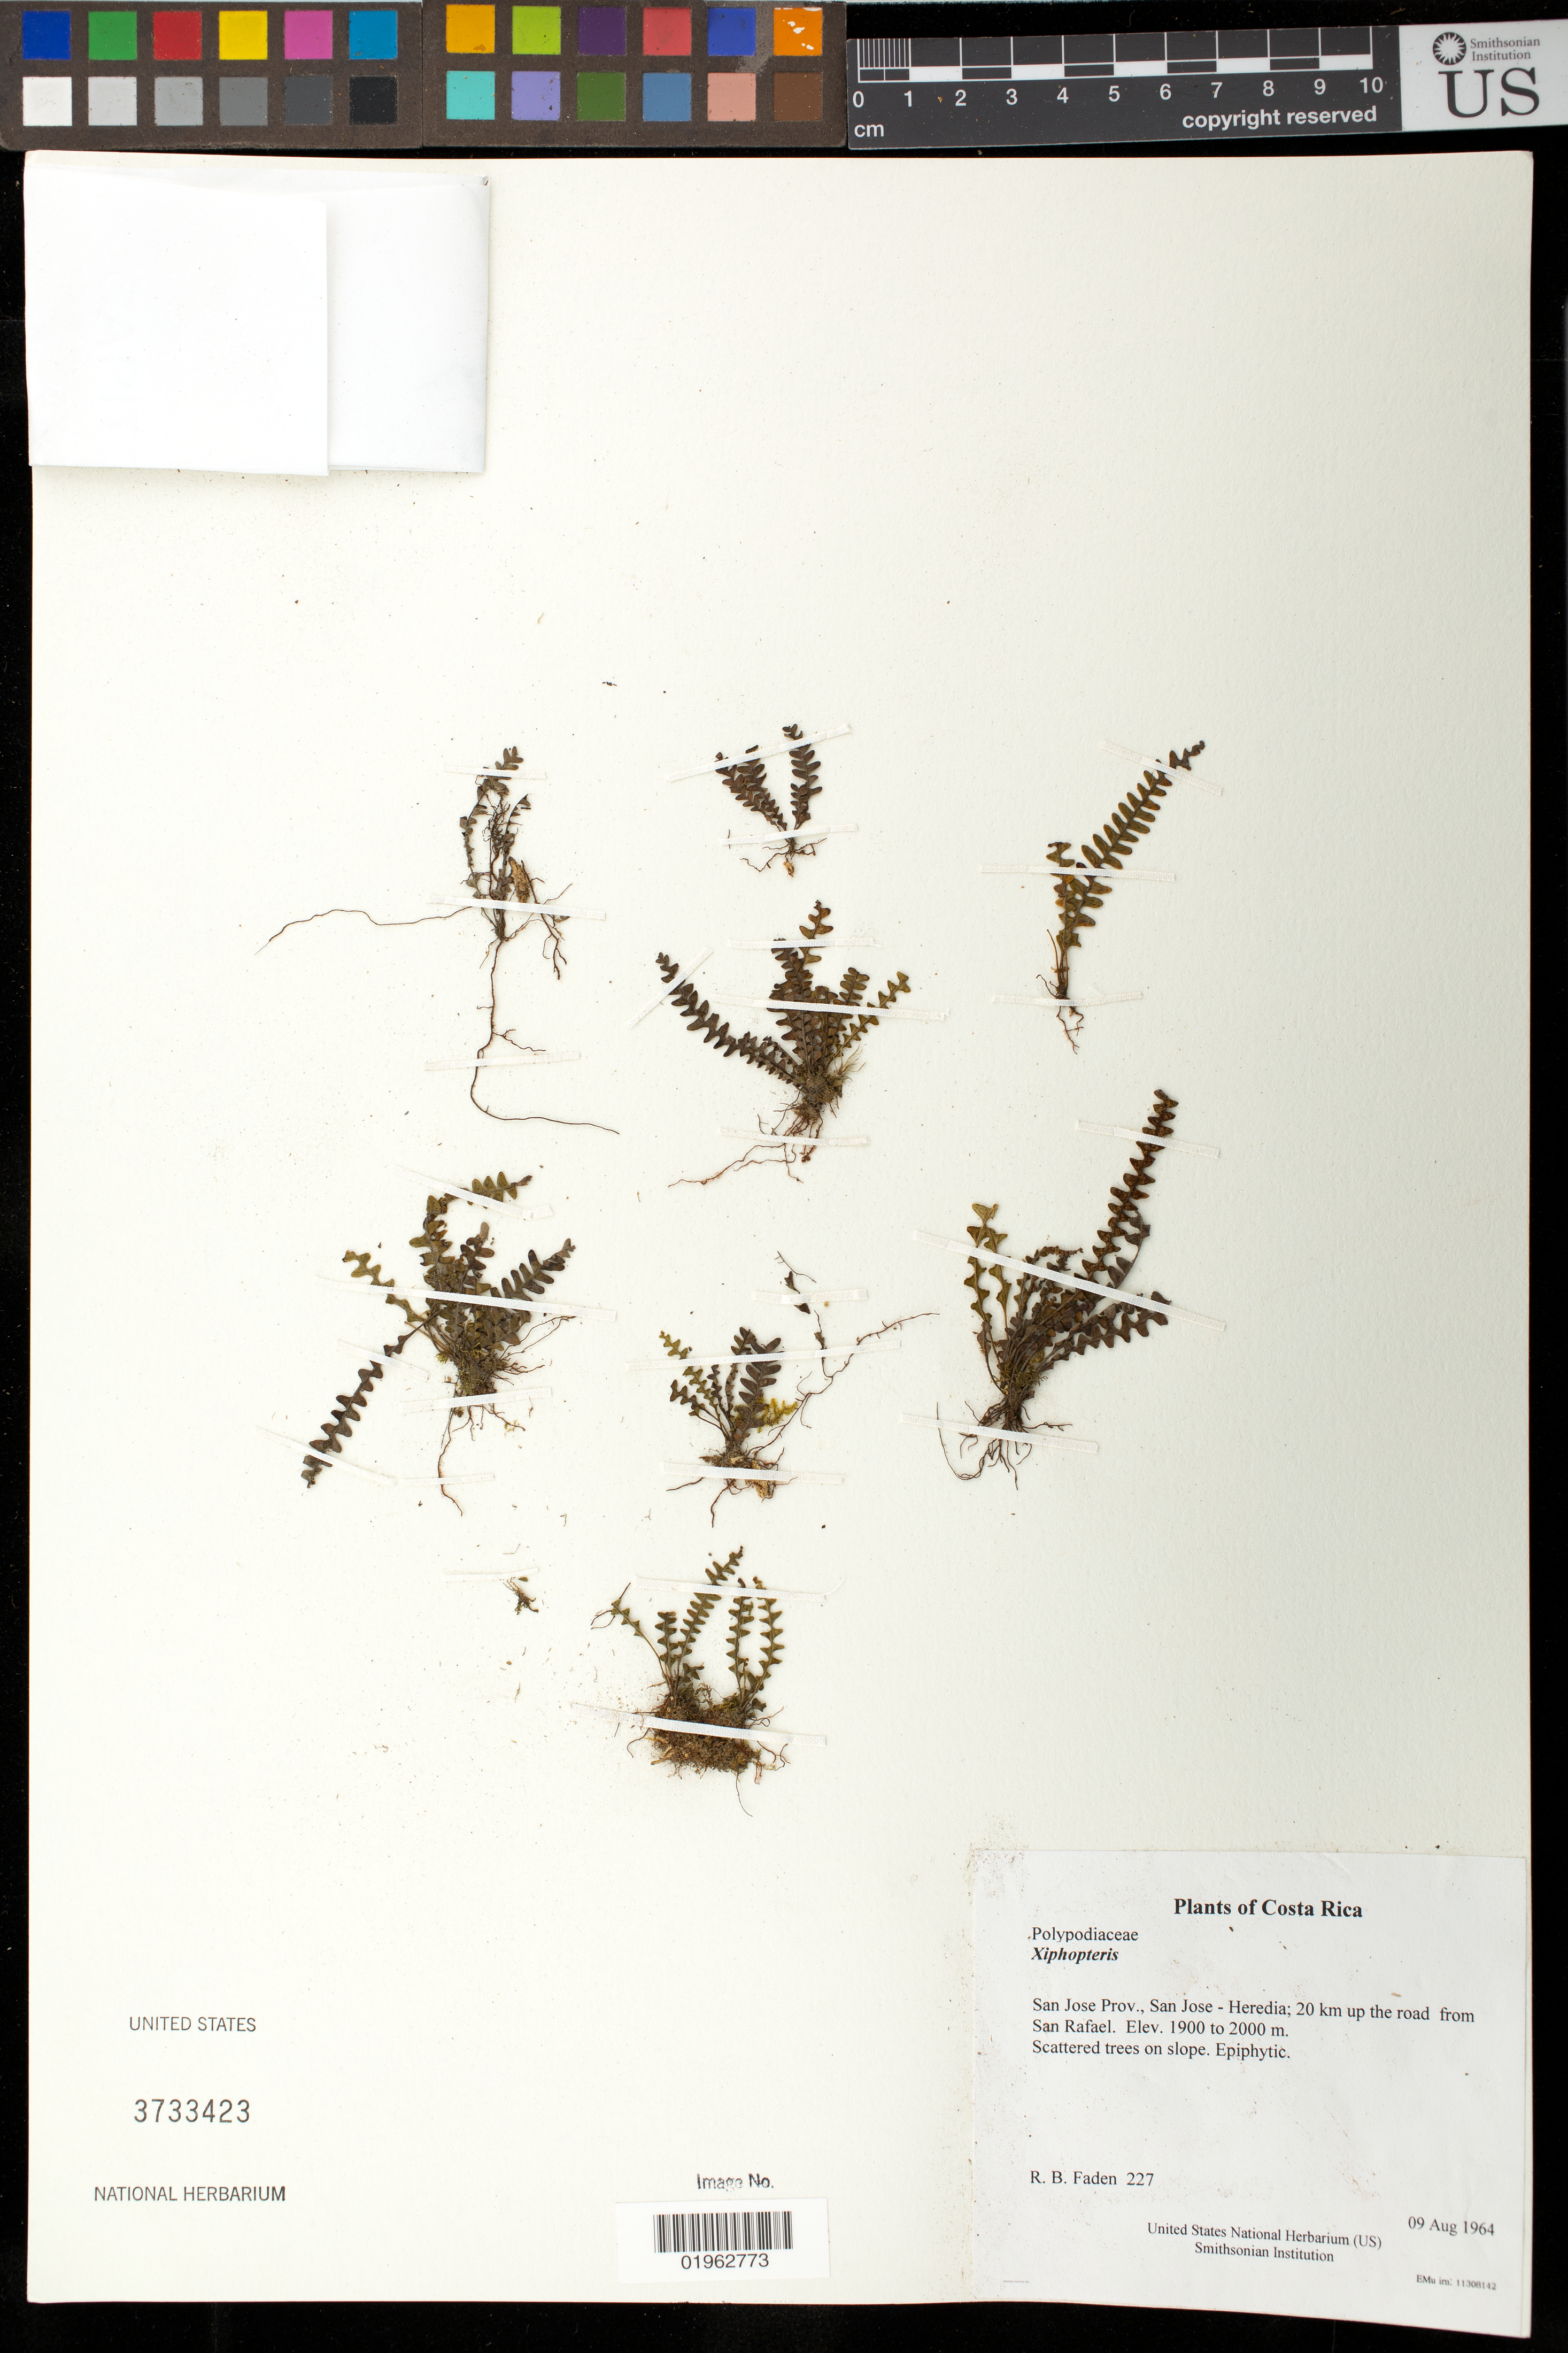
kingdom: Plantae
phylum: Tracheophyta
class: Polypodiopsida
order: Polypodiales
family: Polypodiaceae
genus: Xiphopteris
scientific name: Xiphopteris sp.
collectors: R. B. Faden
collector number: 227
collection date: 1964-08-09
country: Costa Rica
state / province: San Jose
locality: San Jose - Heredia; 20 km up the road from San Rafael.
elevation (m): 1900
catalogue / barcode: US 3733423